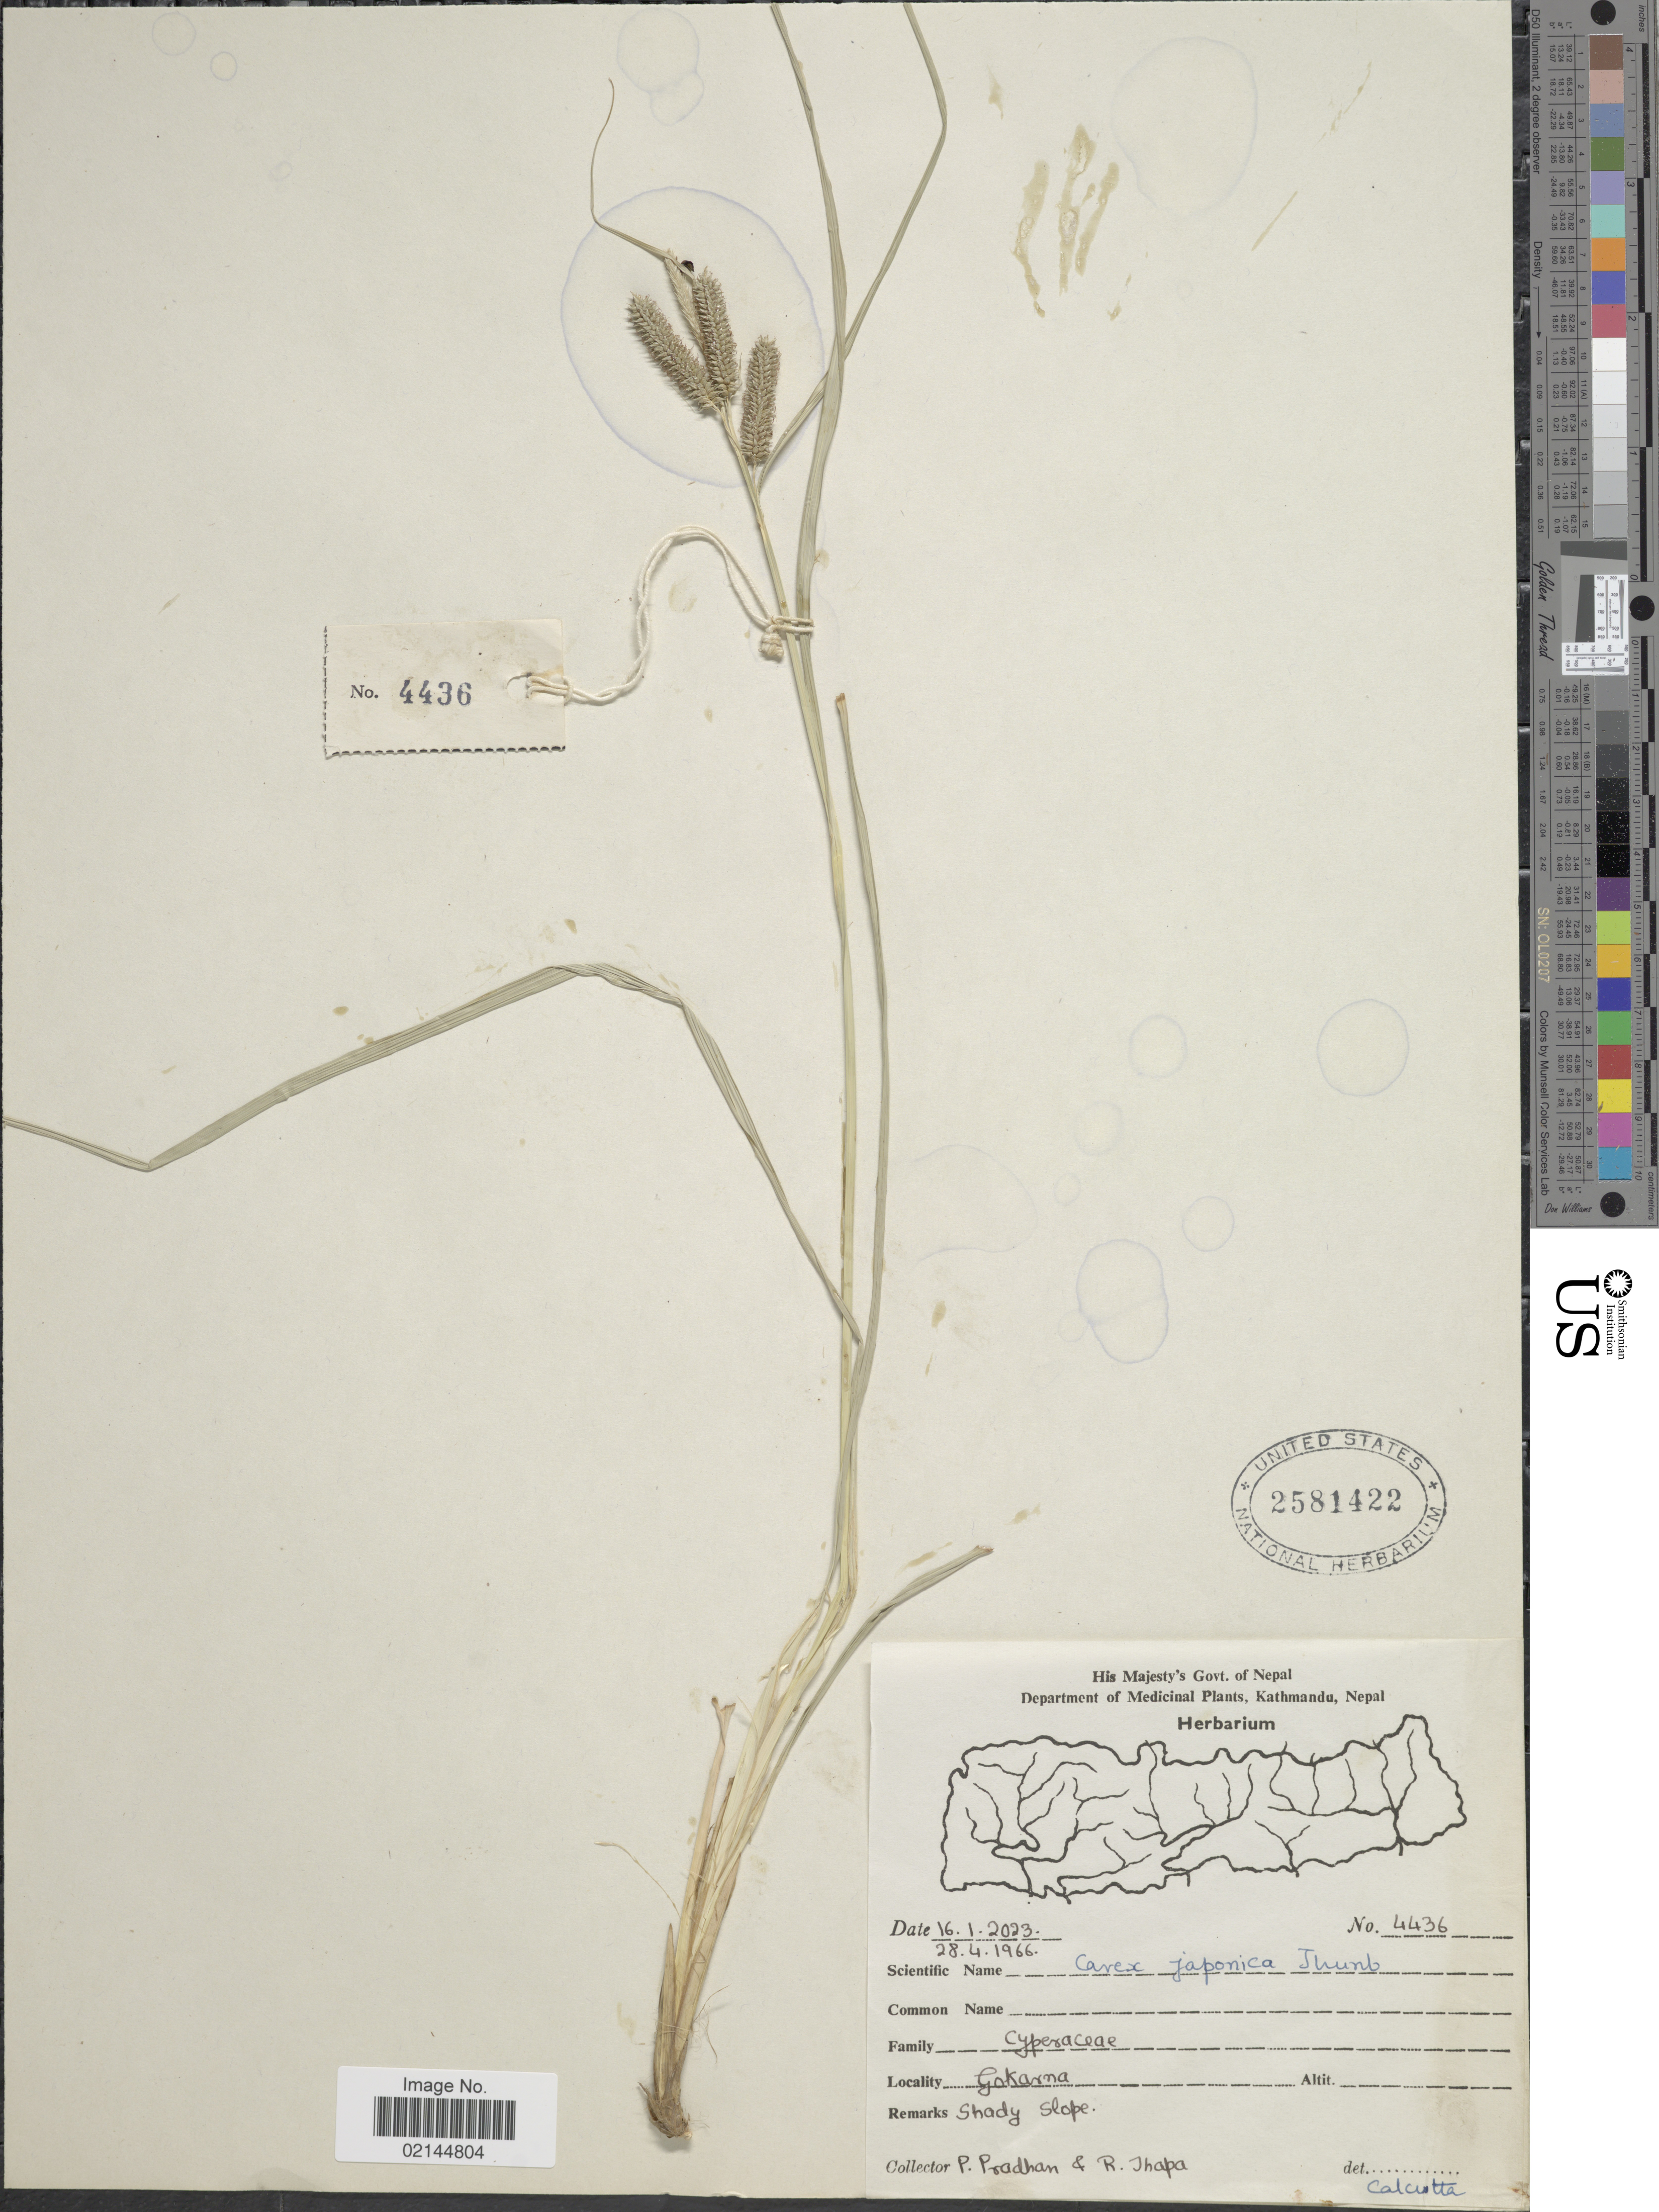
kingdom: Plantae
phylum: Tracheophyta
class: Liliopsida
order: Poales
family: Cyperaceae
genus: Carex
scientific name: Carex japonica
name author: Thunb.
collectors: P. Pradhan & R. Thapa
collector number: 4436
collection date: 1966-04-28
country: Nepal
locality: Gokarna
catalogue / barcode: US 2581422